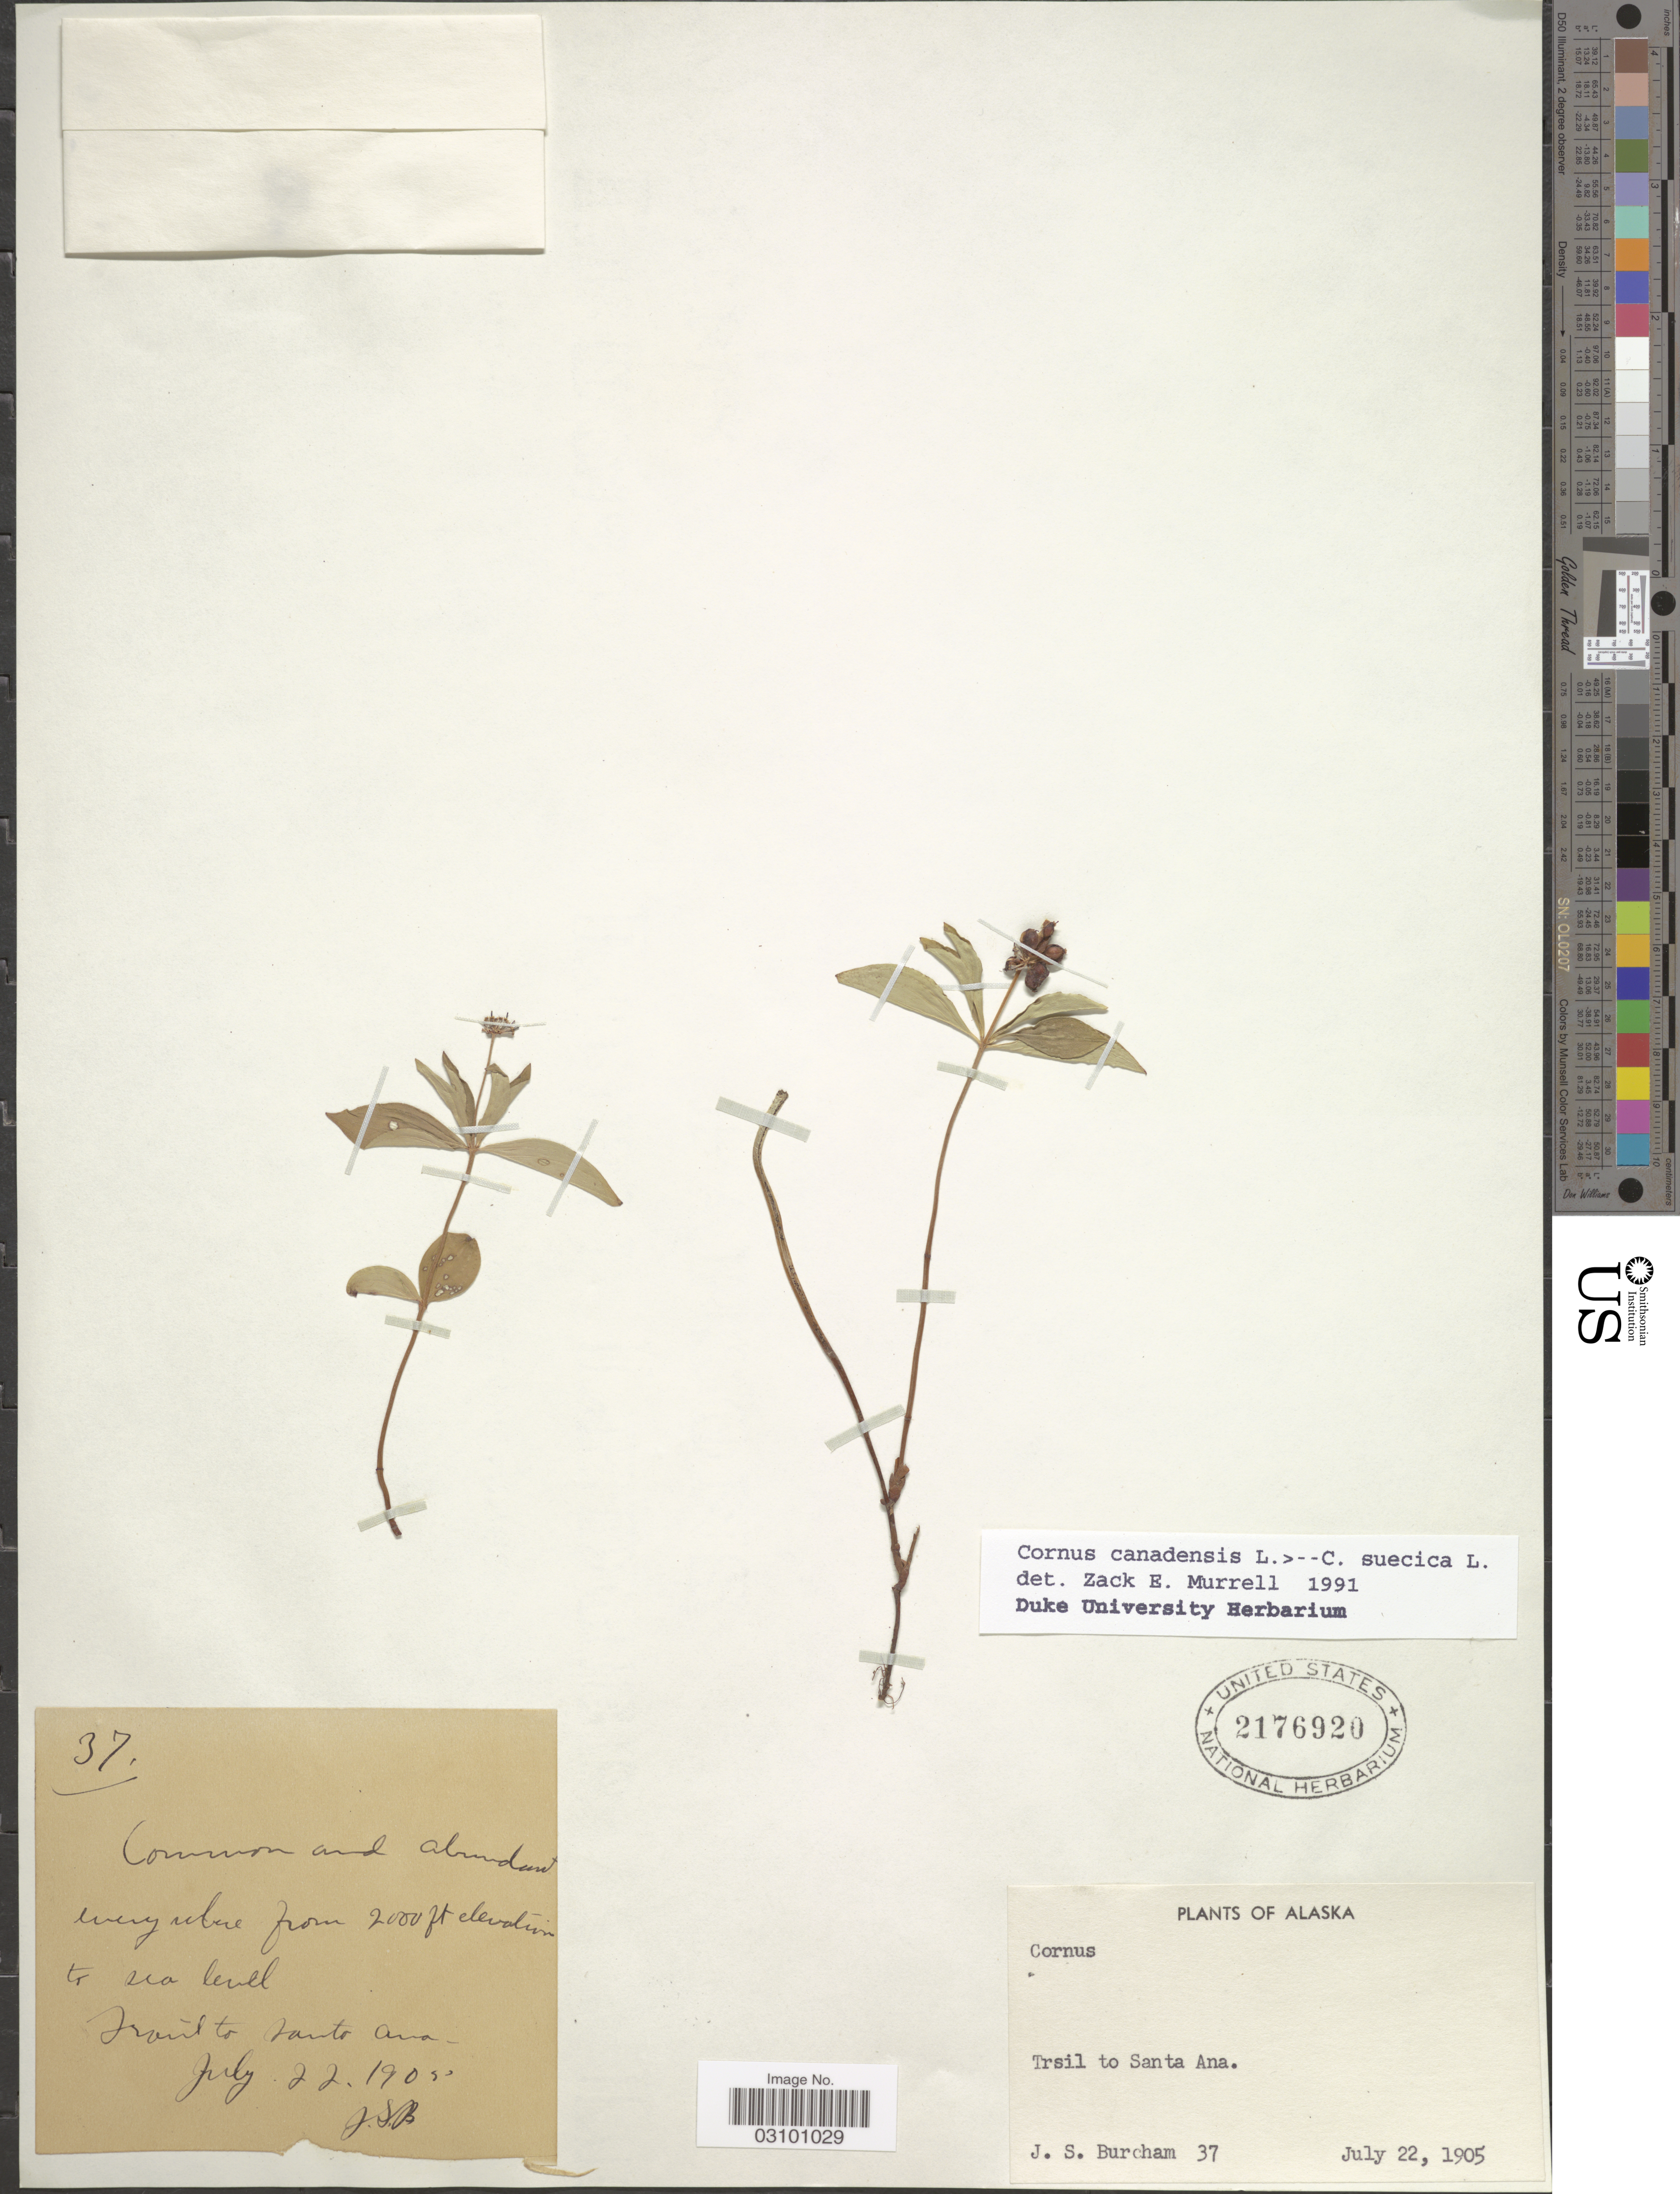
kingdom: Plantae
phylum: Tracheophyta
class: Magnoliopsida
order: Cornales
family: Cornaceae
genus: Cornus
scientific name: Cornus sp.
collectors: J. Burcham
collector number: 37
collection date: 1905-07-22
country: United States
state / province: Alaska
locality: Trail to Santa Ana.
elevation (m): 610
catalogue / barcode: US 2176920